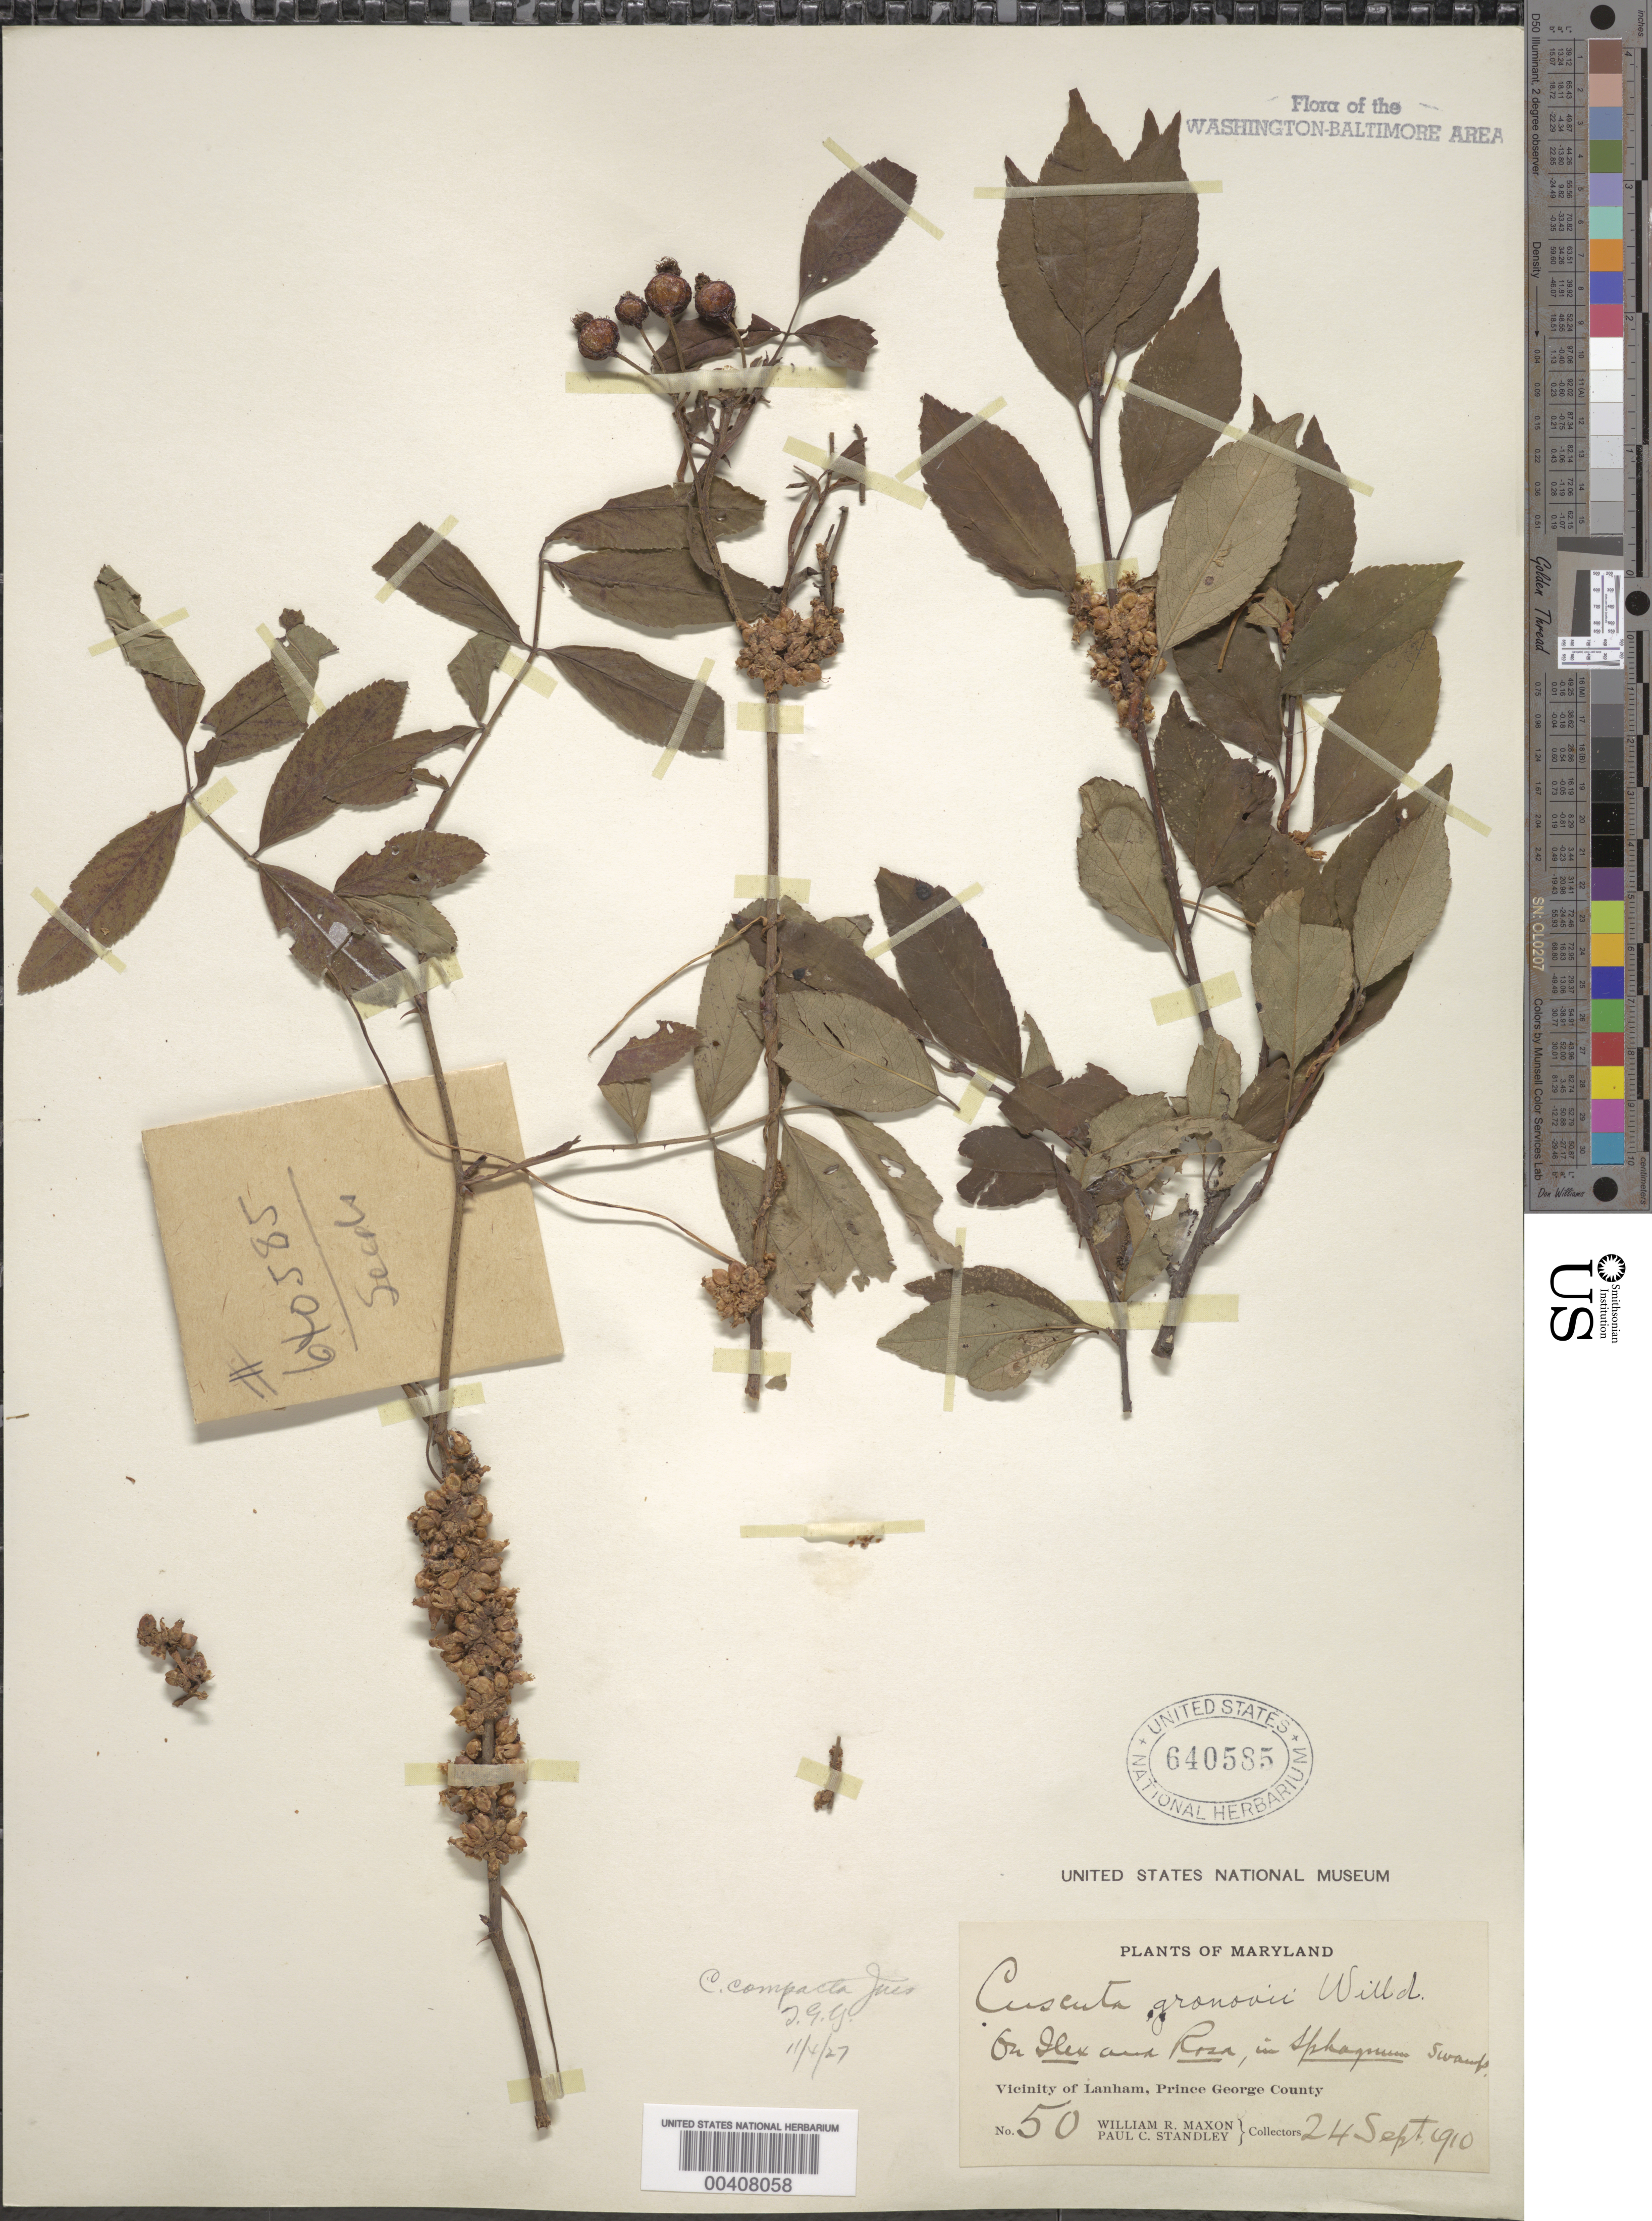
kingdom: Plantae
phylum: Tracheophyta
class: Magnoliopsida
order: Solanales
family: Convolvulaceae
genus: Cuscuta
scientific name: Cuscuta compacta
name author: Juss. ex Choisy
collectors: W. R. Maxon & P. C. Standley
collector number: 50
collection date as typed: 24 Sep 1910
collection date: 1910-09-24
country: United States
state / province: Maryland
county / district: Prince George's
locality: Vicinity of Lanham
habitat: On Ilex and Rosa, in Sphagnum swamp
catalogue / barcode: US 640585